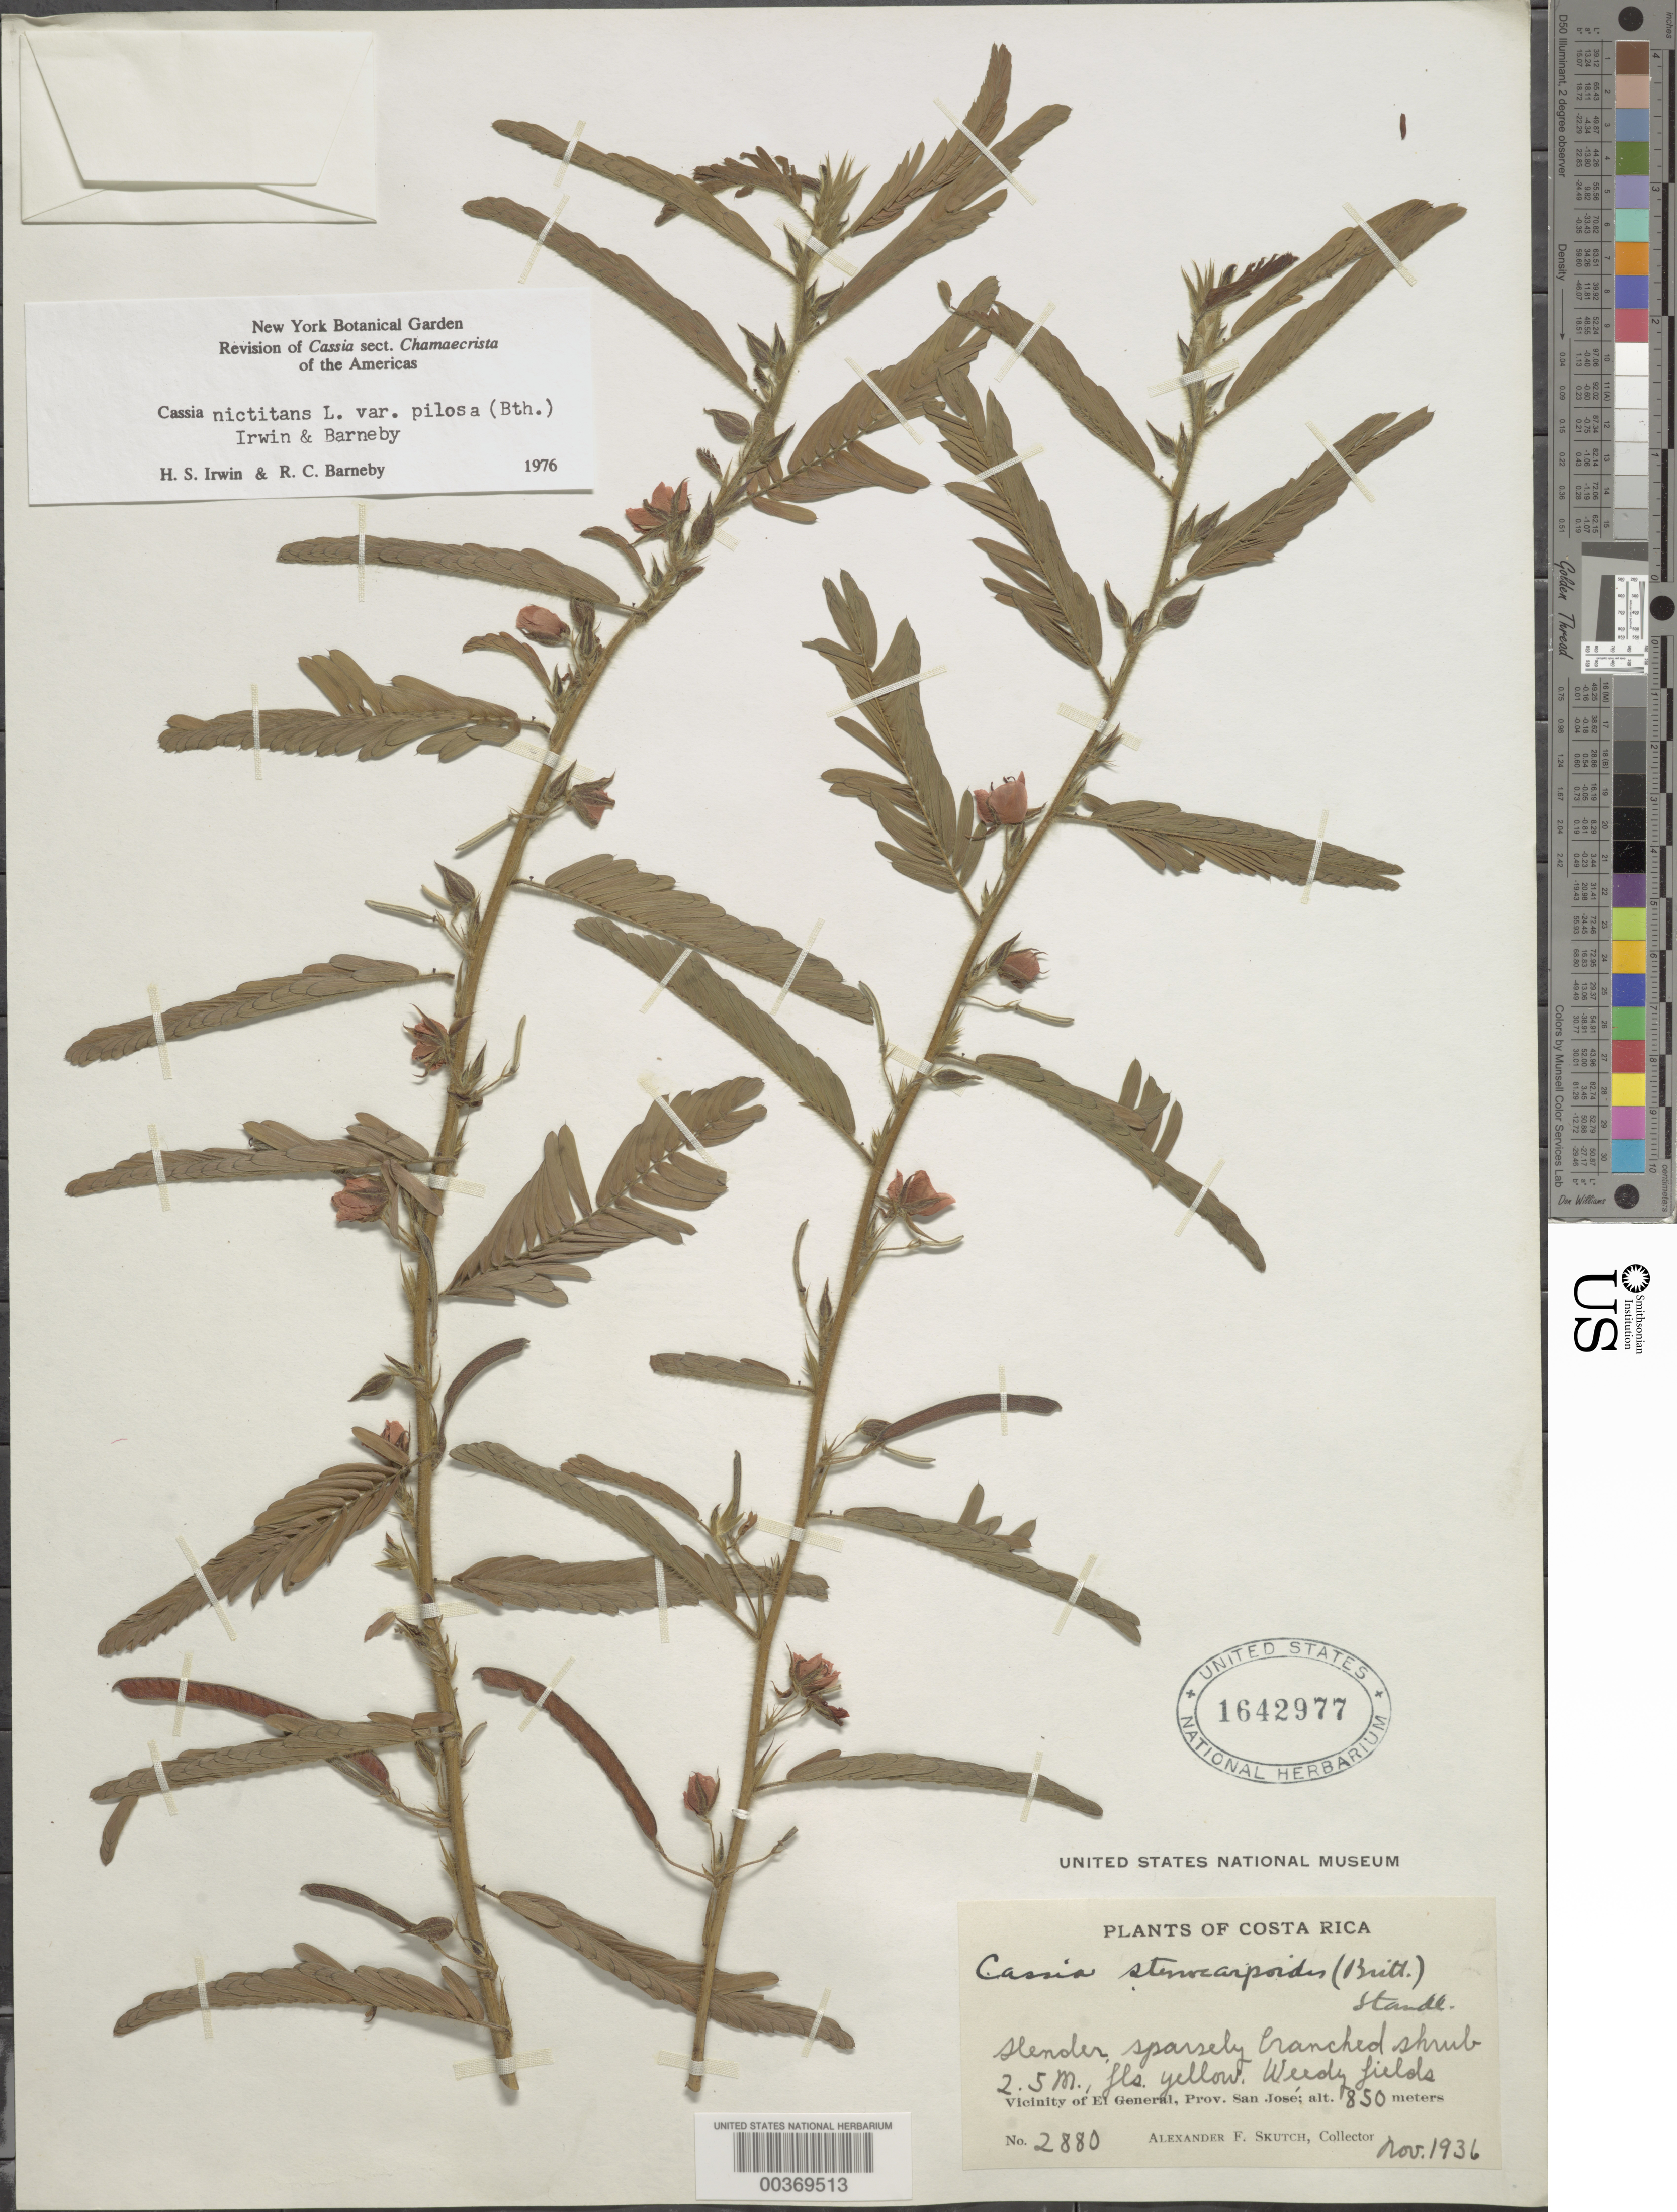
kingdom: Plantae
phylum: Tracheophyta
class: Magnoliopsida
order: Fabales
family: Fabaceae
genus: Chamaecrista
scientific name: Chamaecrista nictitans var. pilosa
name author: (Benth.) H.S. Irwin & Barneby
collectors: A. F. Skutch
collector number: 2880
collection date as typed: Nov 1936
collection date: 1936-11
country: Costa Rica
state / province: San José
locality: Vicinity of el general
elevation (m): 850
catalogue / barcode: US 1642977